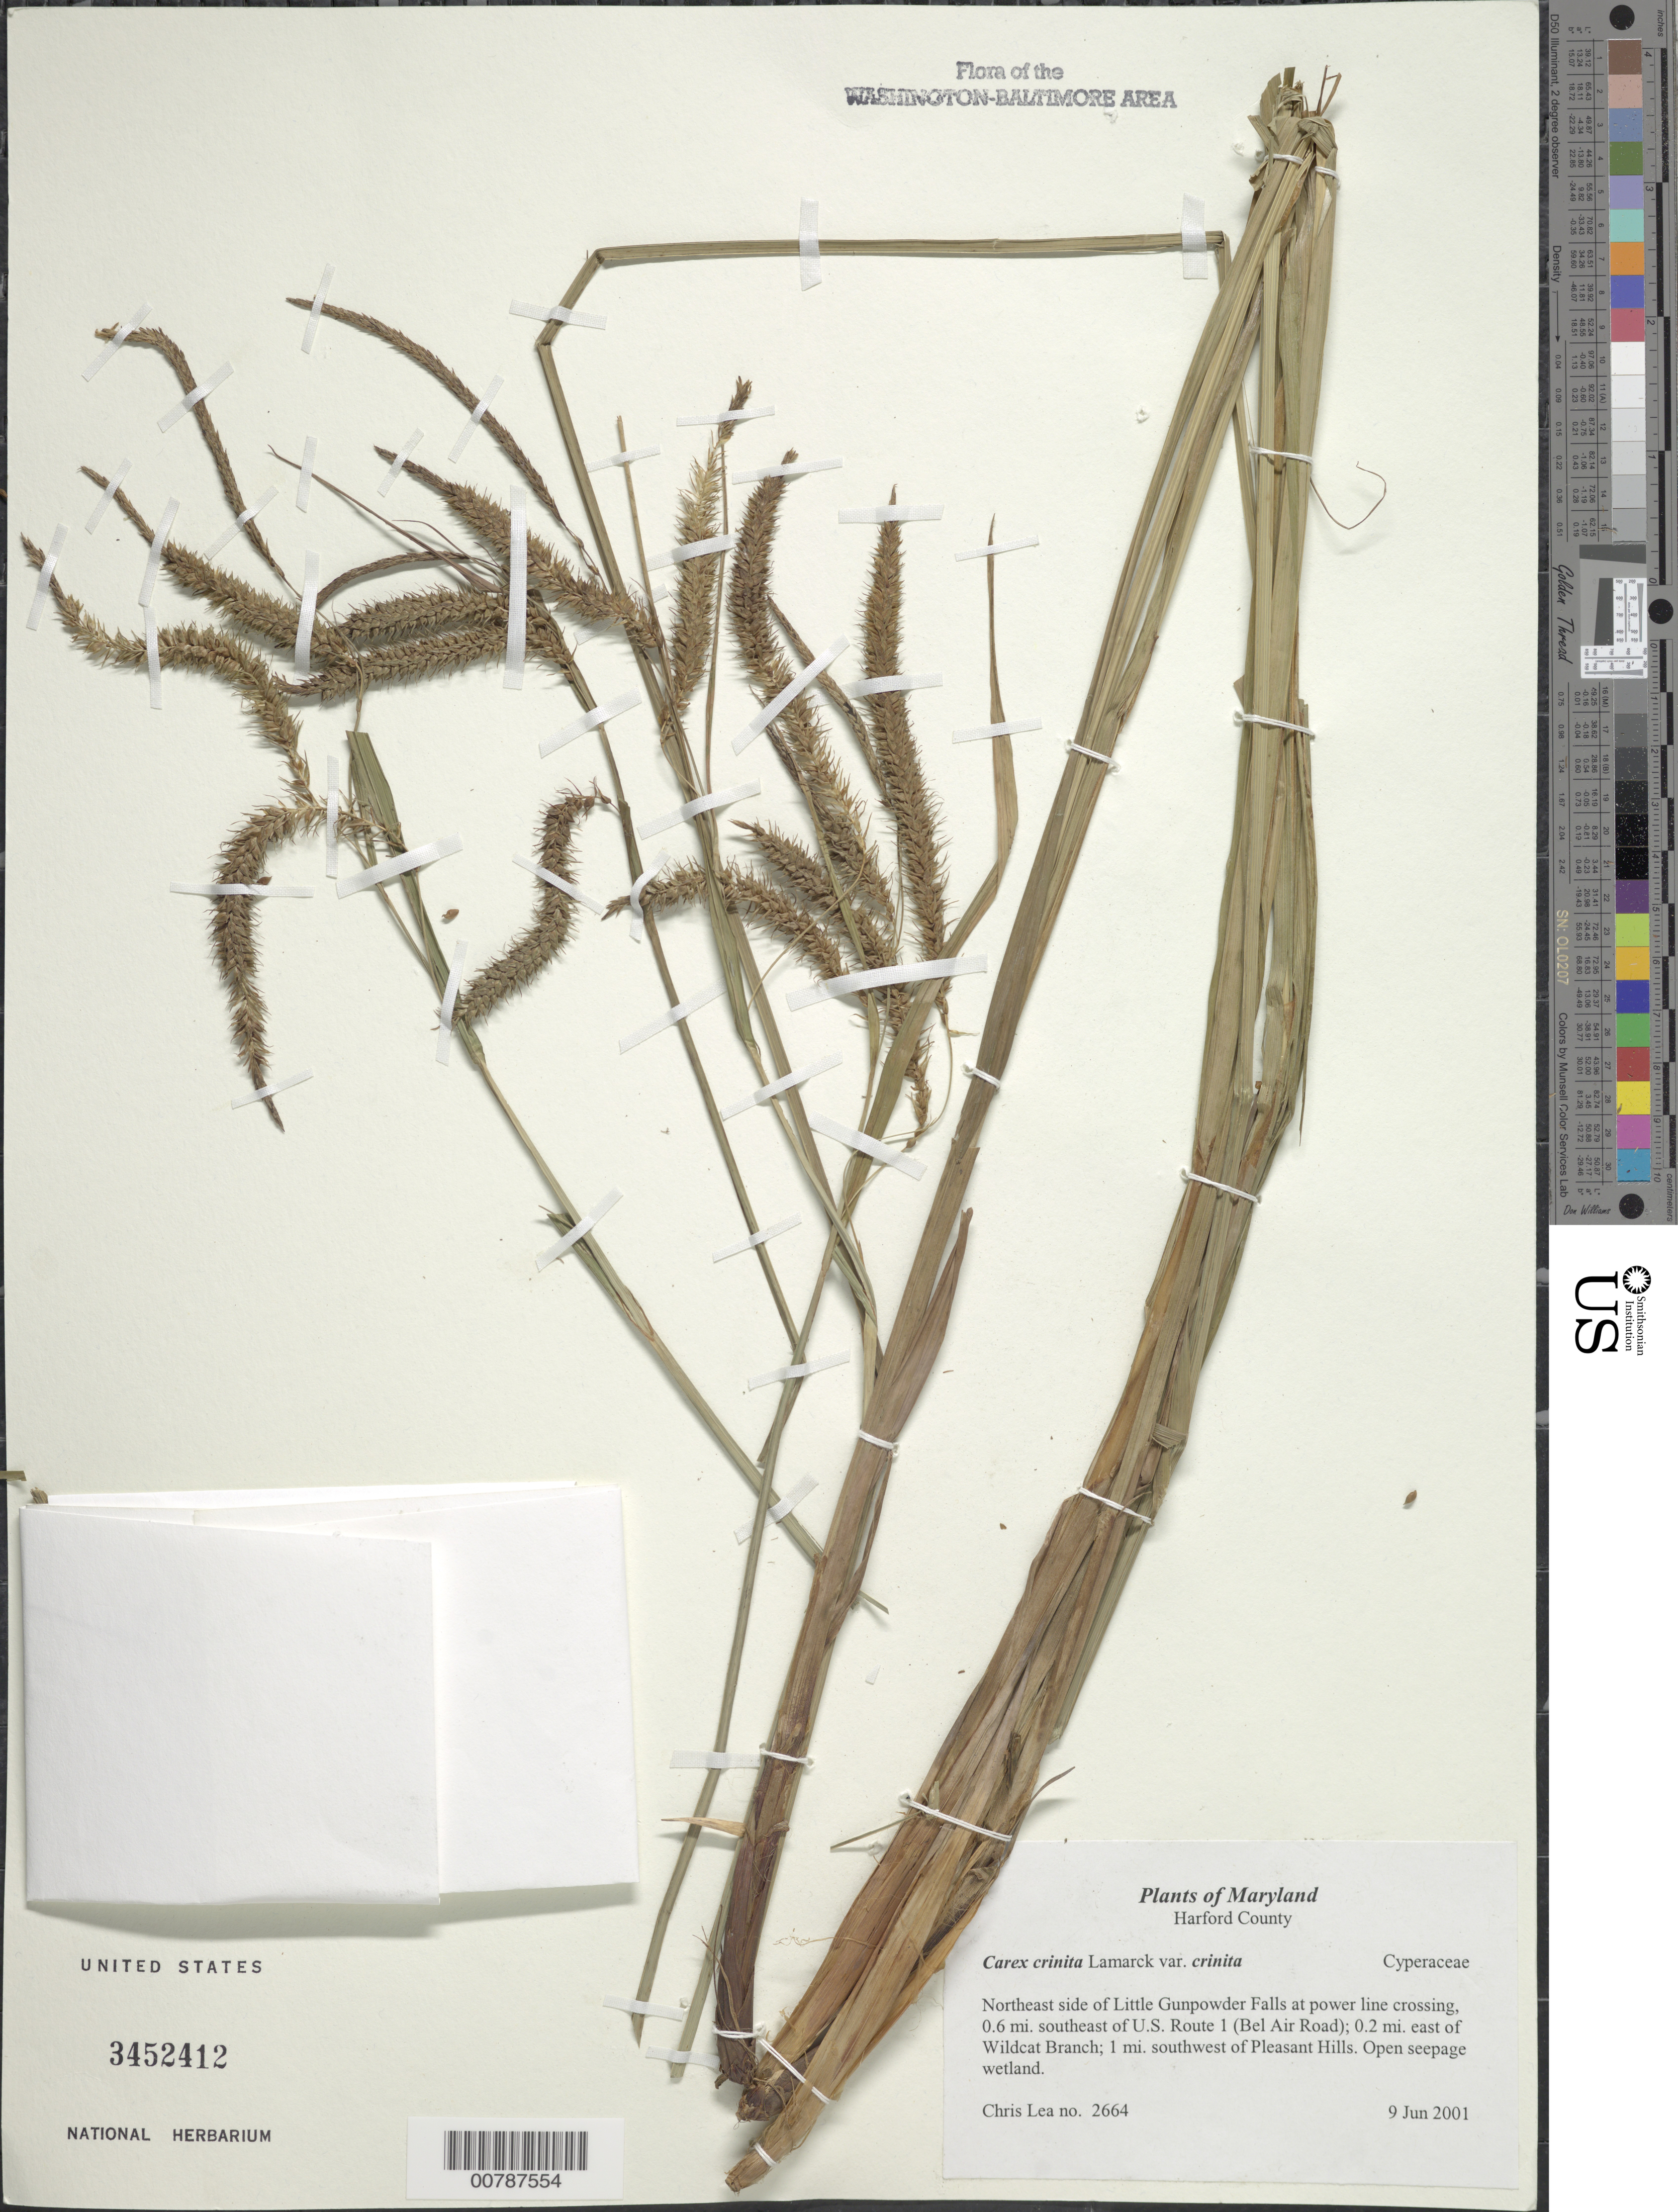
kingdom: Plantae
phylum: Tracheophyta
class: Liliopsida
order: Poales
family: Cyperaceae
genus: Carex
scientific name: Carex crinita var. crinita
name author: Lam.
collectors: C. Lea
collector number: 2664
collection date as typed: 9 Jun 2001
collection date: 2001-06-09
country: United States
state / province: Maryland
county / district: Harford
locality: Northeast side of Little Gunpowder Falls at power line crossing, 0.6 mi. southeast of U.S. Route 1 (Bel Air Road); 0.2 mi. east of Wildcat Branch.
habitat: Open seepage wetland.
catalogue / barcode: US 3452412